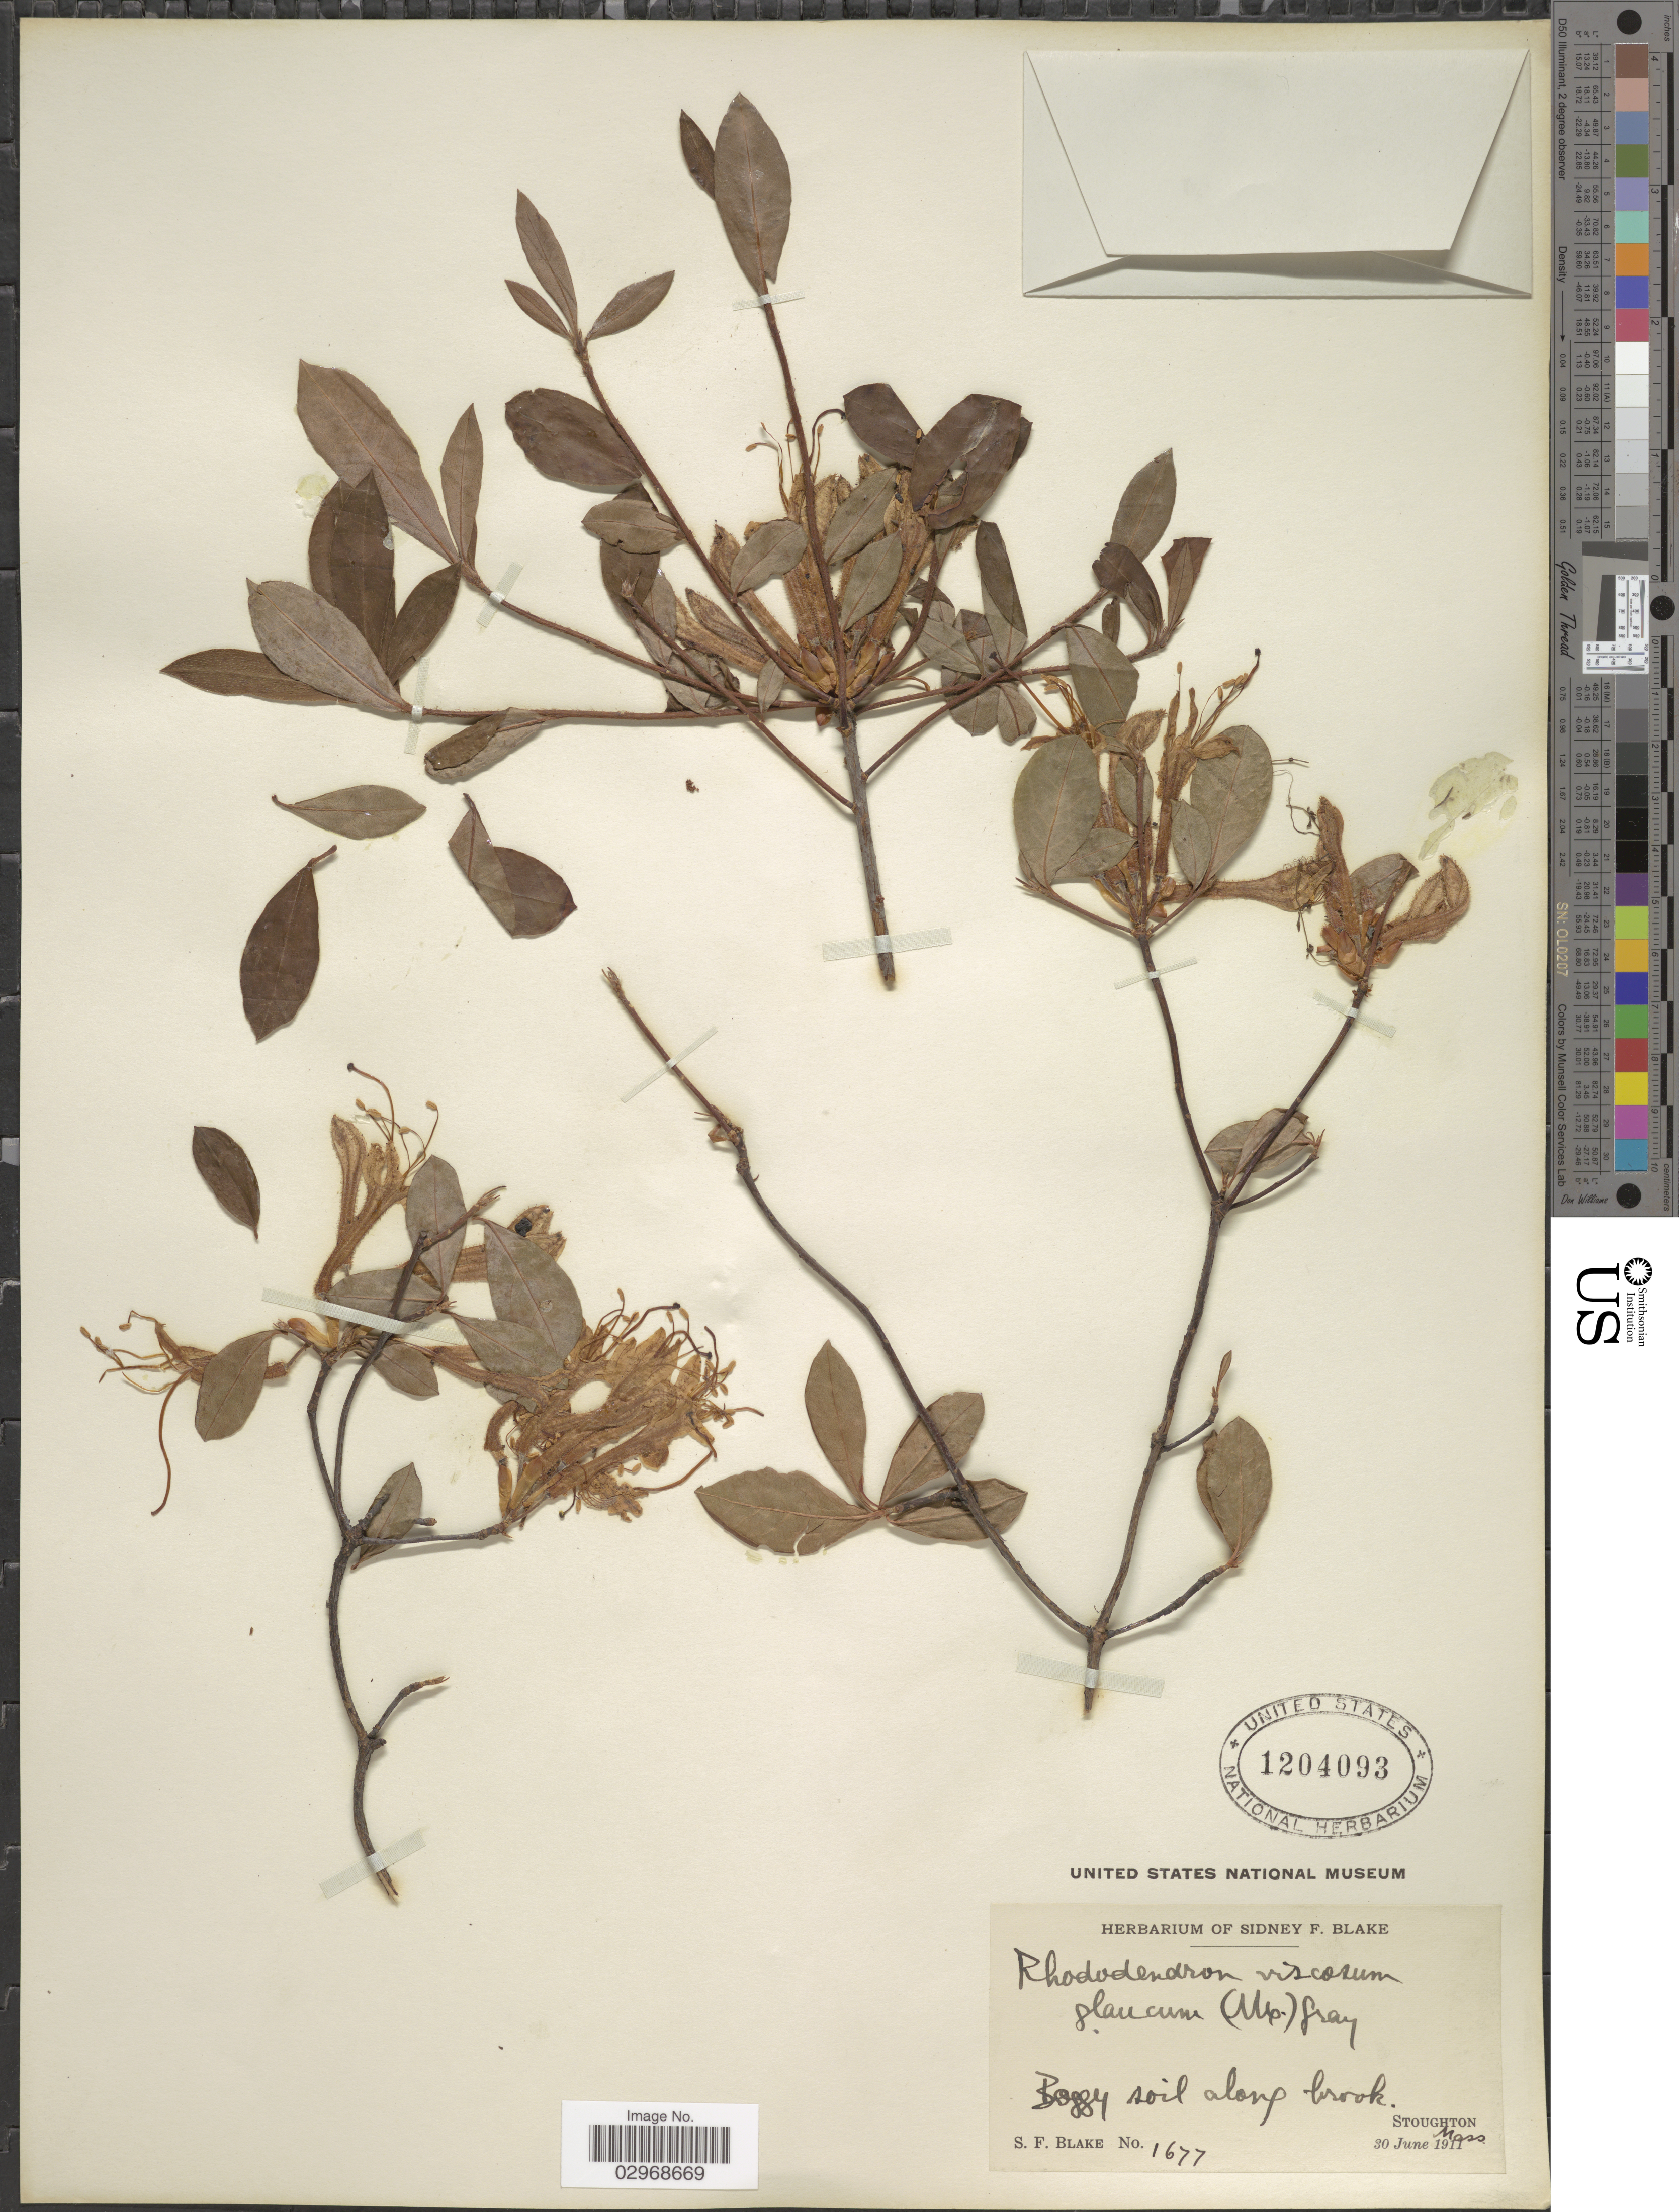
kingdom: Plantae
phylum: Tracheophyta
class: Magnoliopsida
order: Ericales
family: Ericaceae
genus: Rhododendron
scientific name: Rhododendron viscosum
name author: (L.) Torr.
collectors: S. Blake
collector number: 1677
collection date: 1911-06-30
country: United States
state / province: Massachusetts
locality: Stoughton.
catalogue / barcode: US 1204093